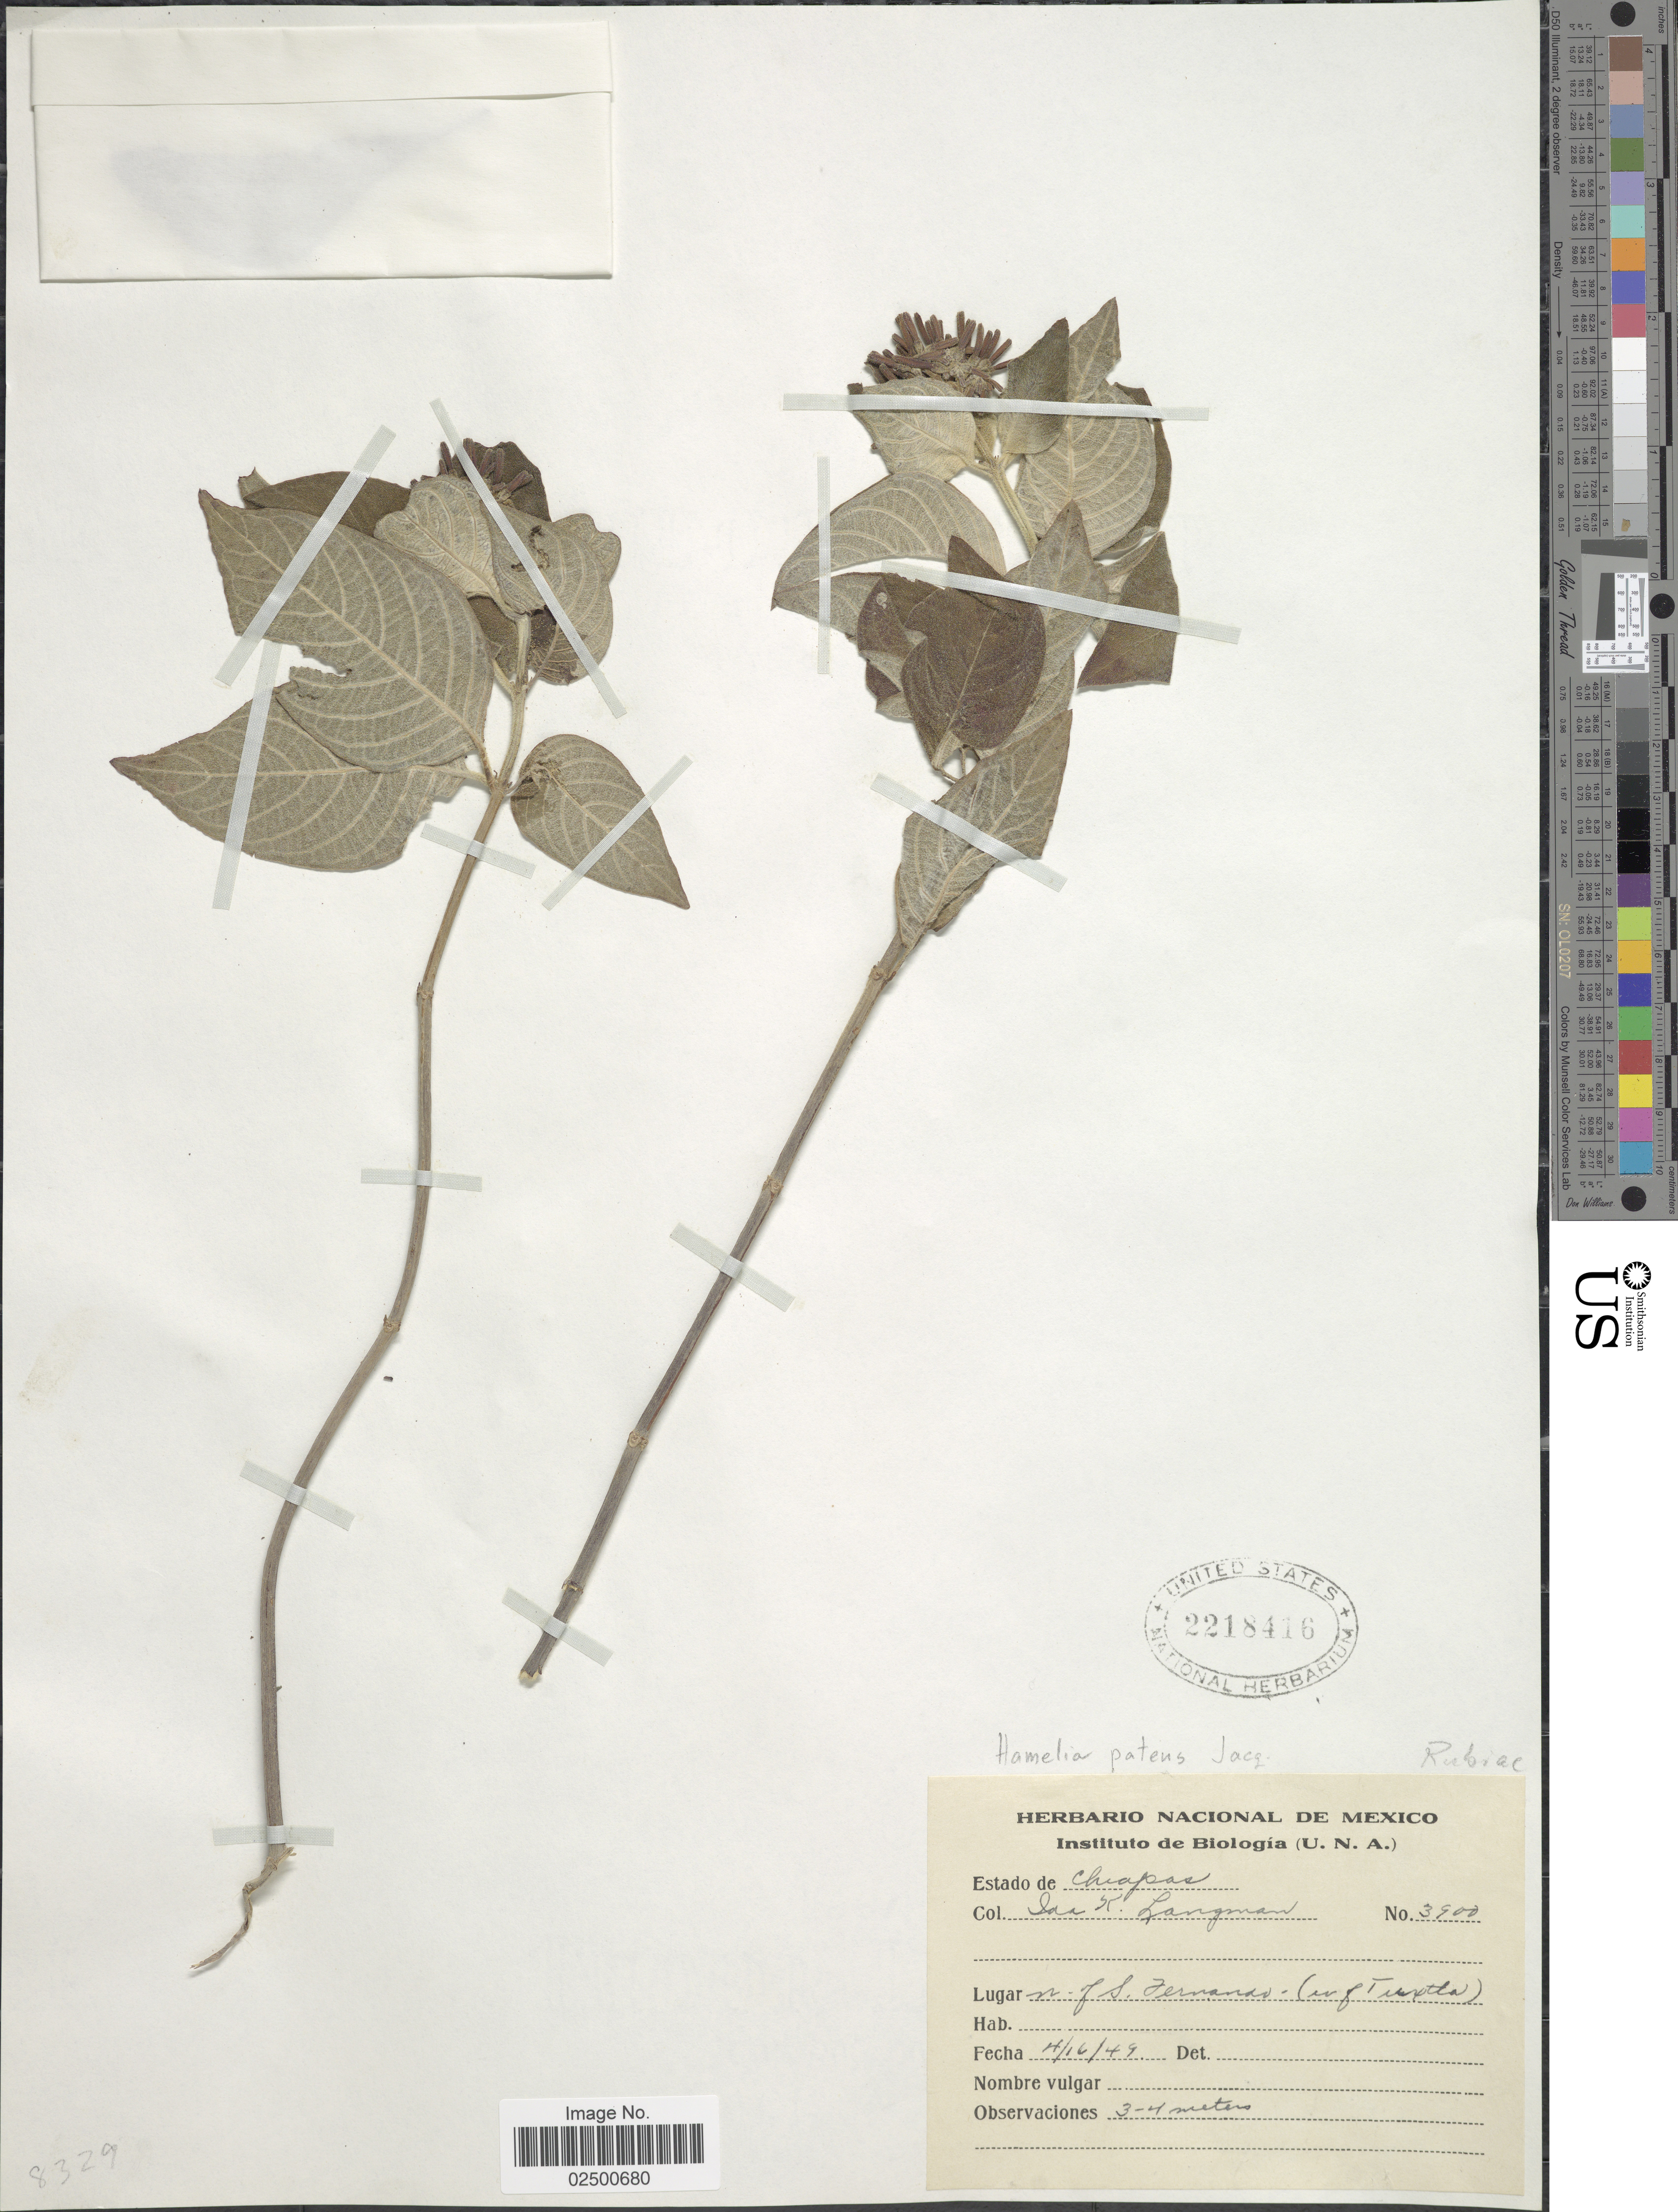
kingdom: Plantae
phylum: Tracheophyta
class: Magnoliopsida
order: Gentianales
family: Rubiaceae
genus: Hamelia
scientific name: Hamelia patens var. patens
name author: Jacq.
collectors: I. K. Langman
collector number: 3900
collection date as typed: Transcribed d/m/y: 16/4/49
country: Mexico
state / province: Chiapas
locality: N. of S. Fernando. (w of Tuptla)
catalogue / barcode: US 2218416